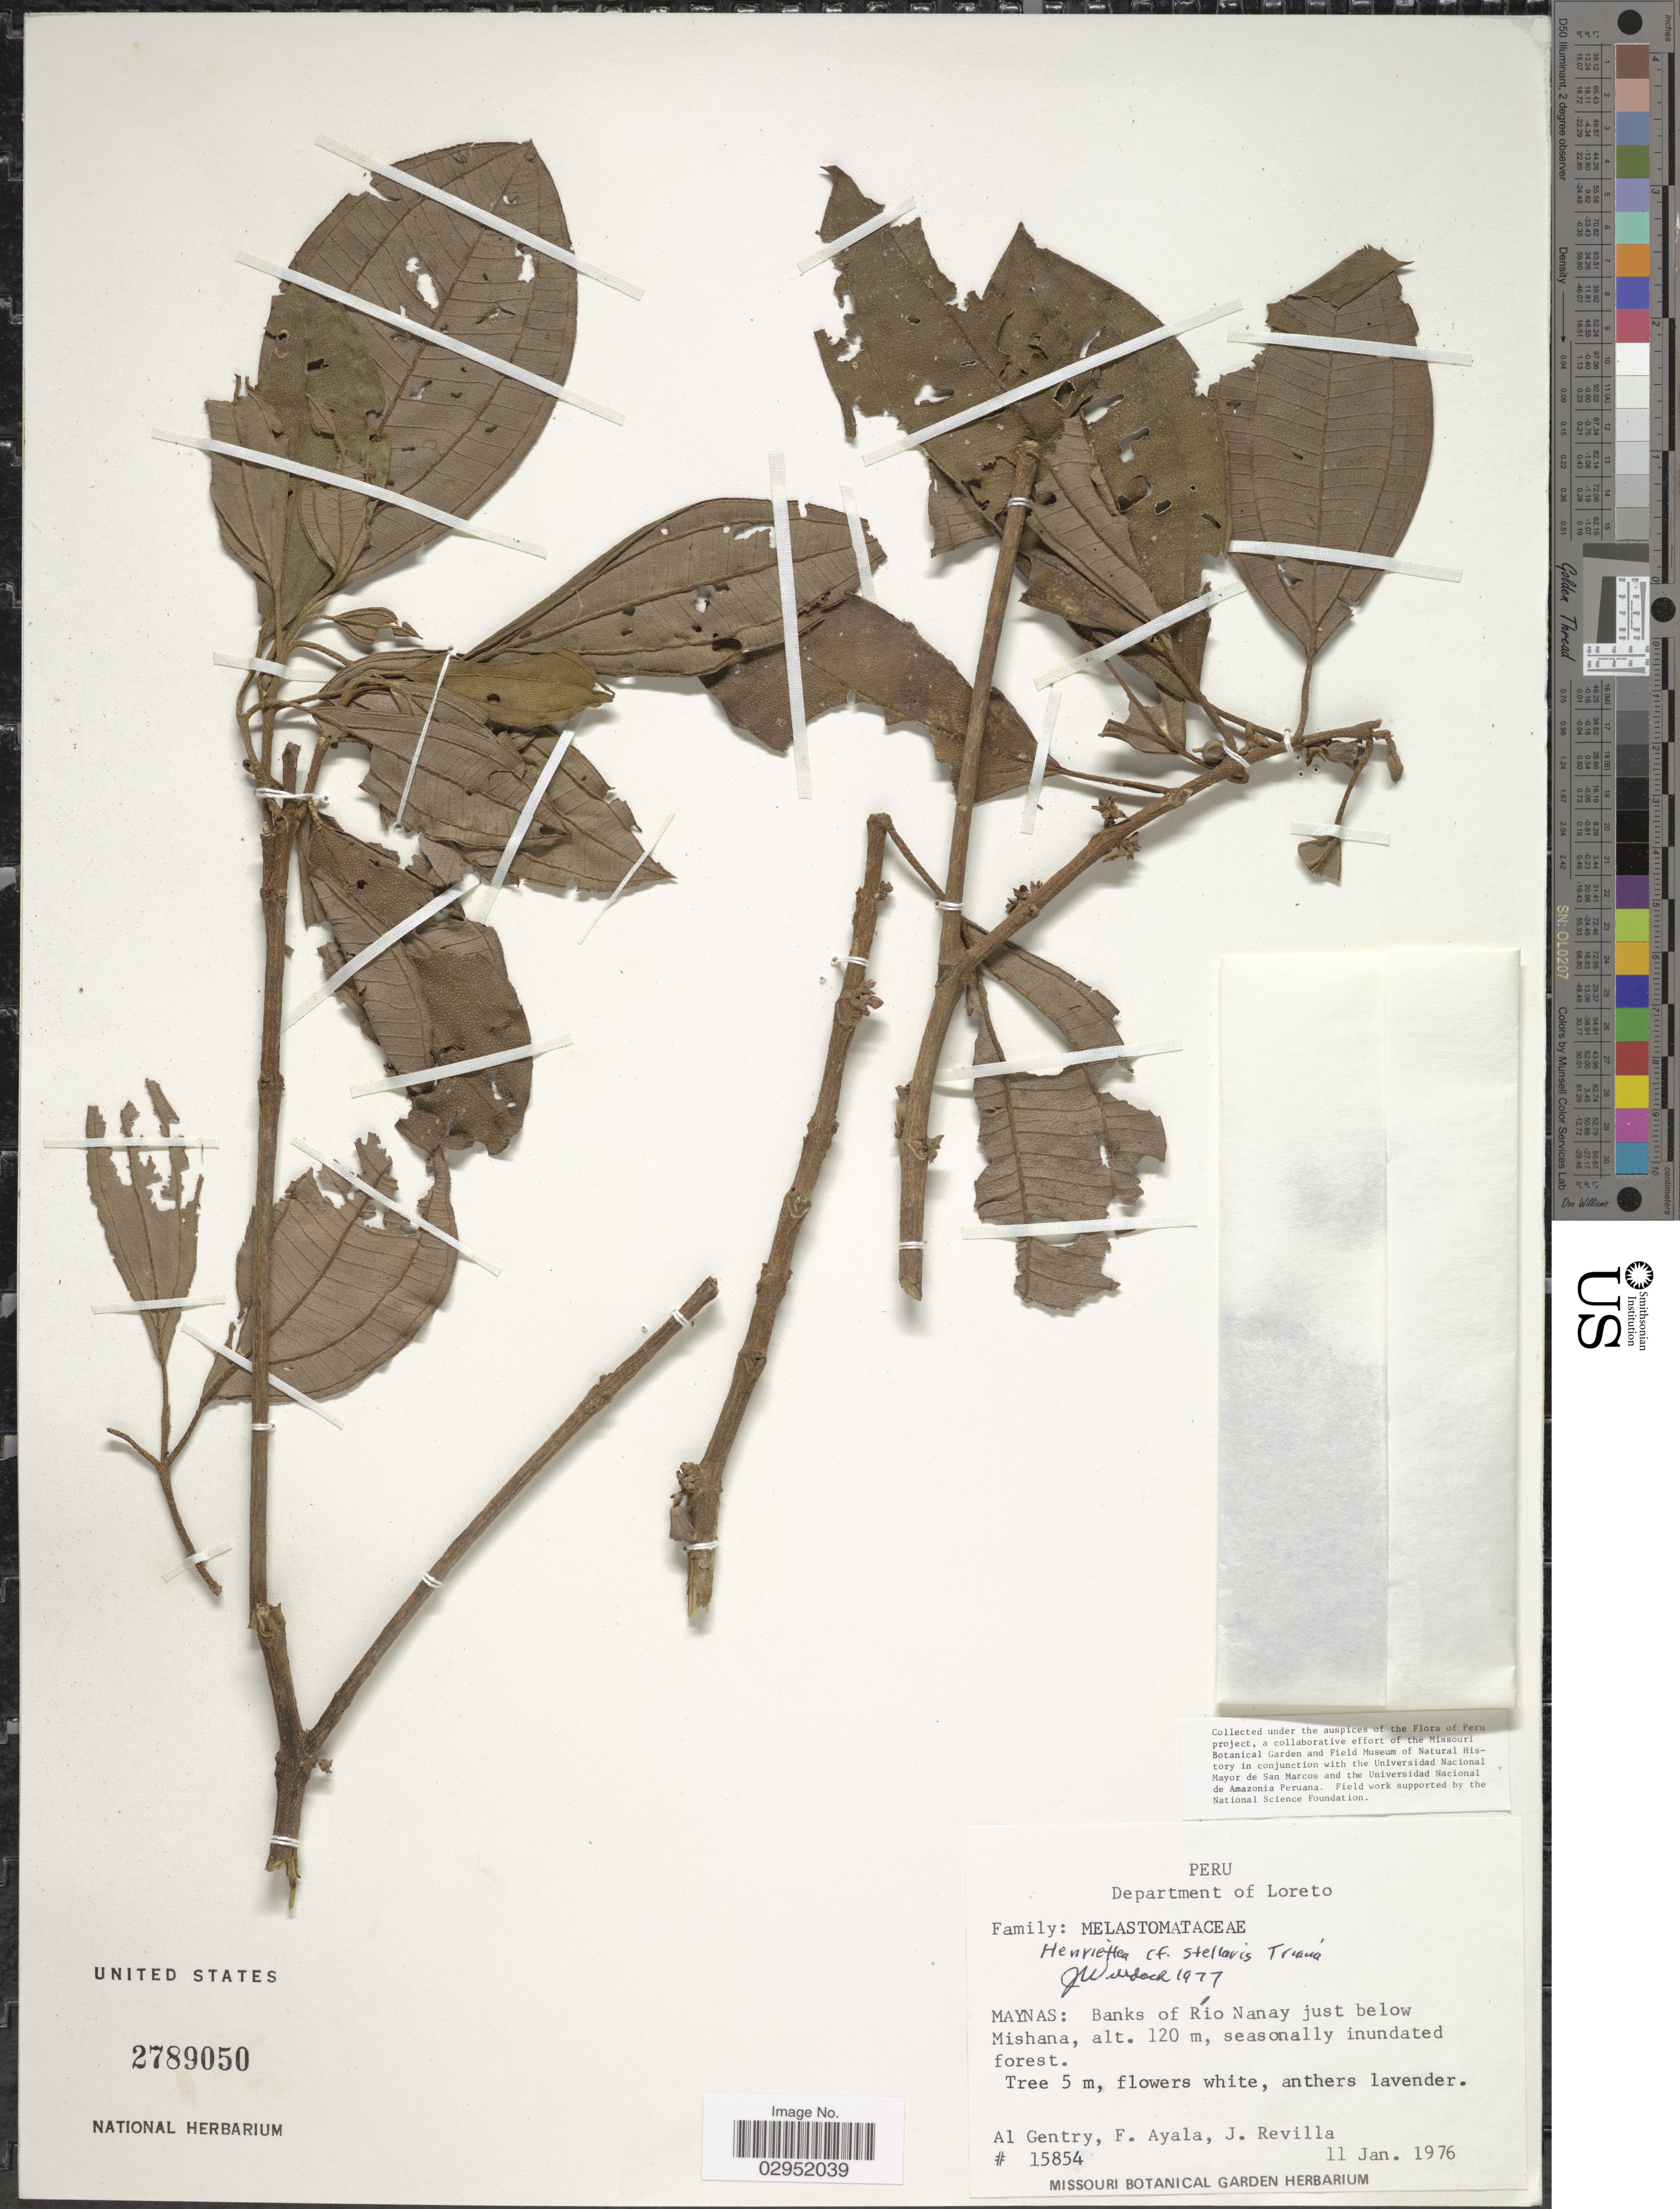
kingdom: Plantae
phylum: Tracheophyta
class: Magnoliopsida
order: Myrtales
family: Melastomataceae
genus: Henriettea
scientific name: Henriettea stellaris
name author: O. Berg ex Triana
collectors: A. H. Gentry, F. Ayala & J. Revilla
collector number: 15854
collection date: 1976-01-11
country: Peru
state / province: Loreto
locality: Department of Loreto, Maynas: Banks of Rio Nanay just below Mishana.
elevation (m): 120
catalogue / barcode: US 2789050